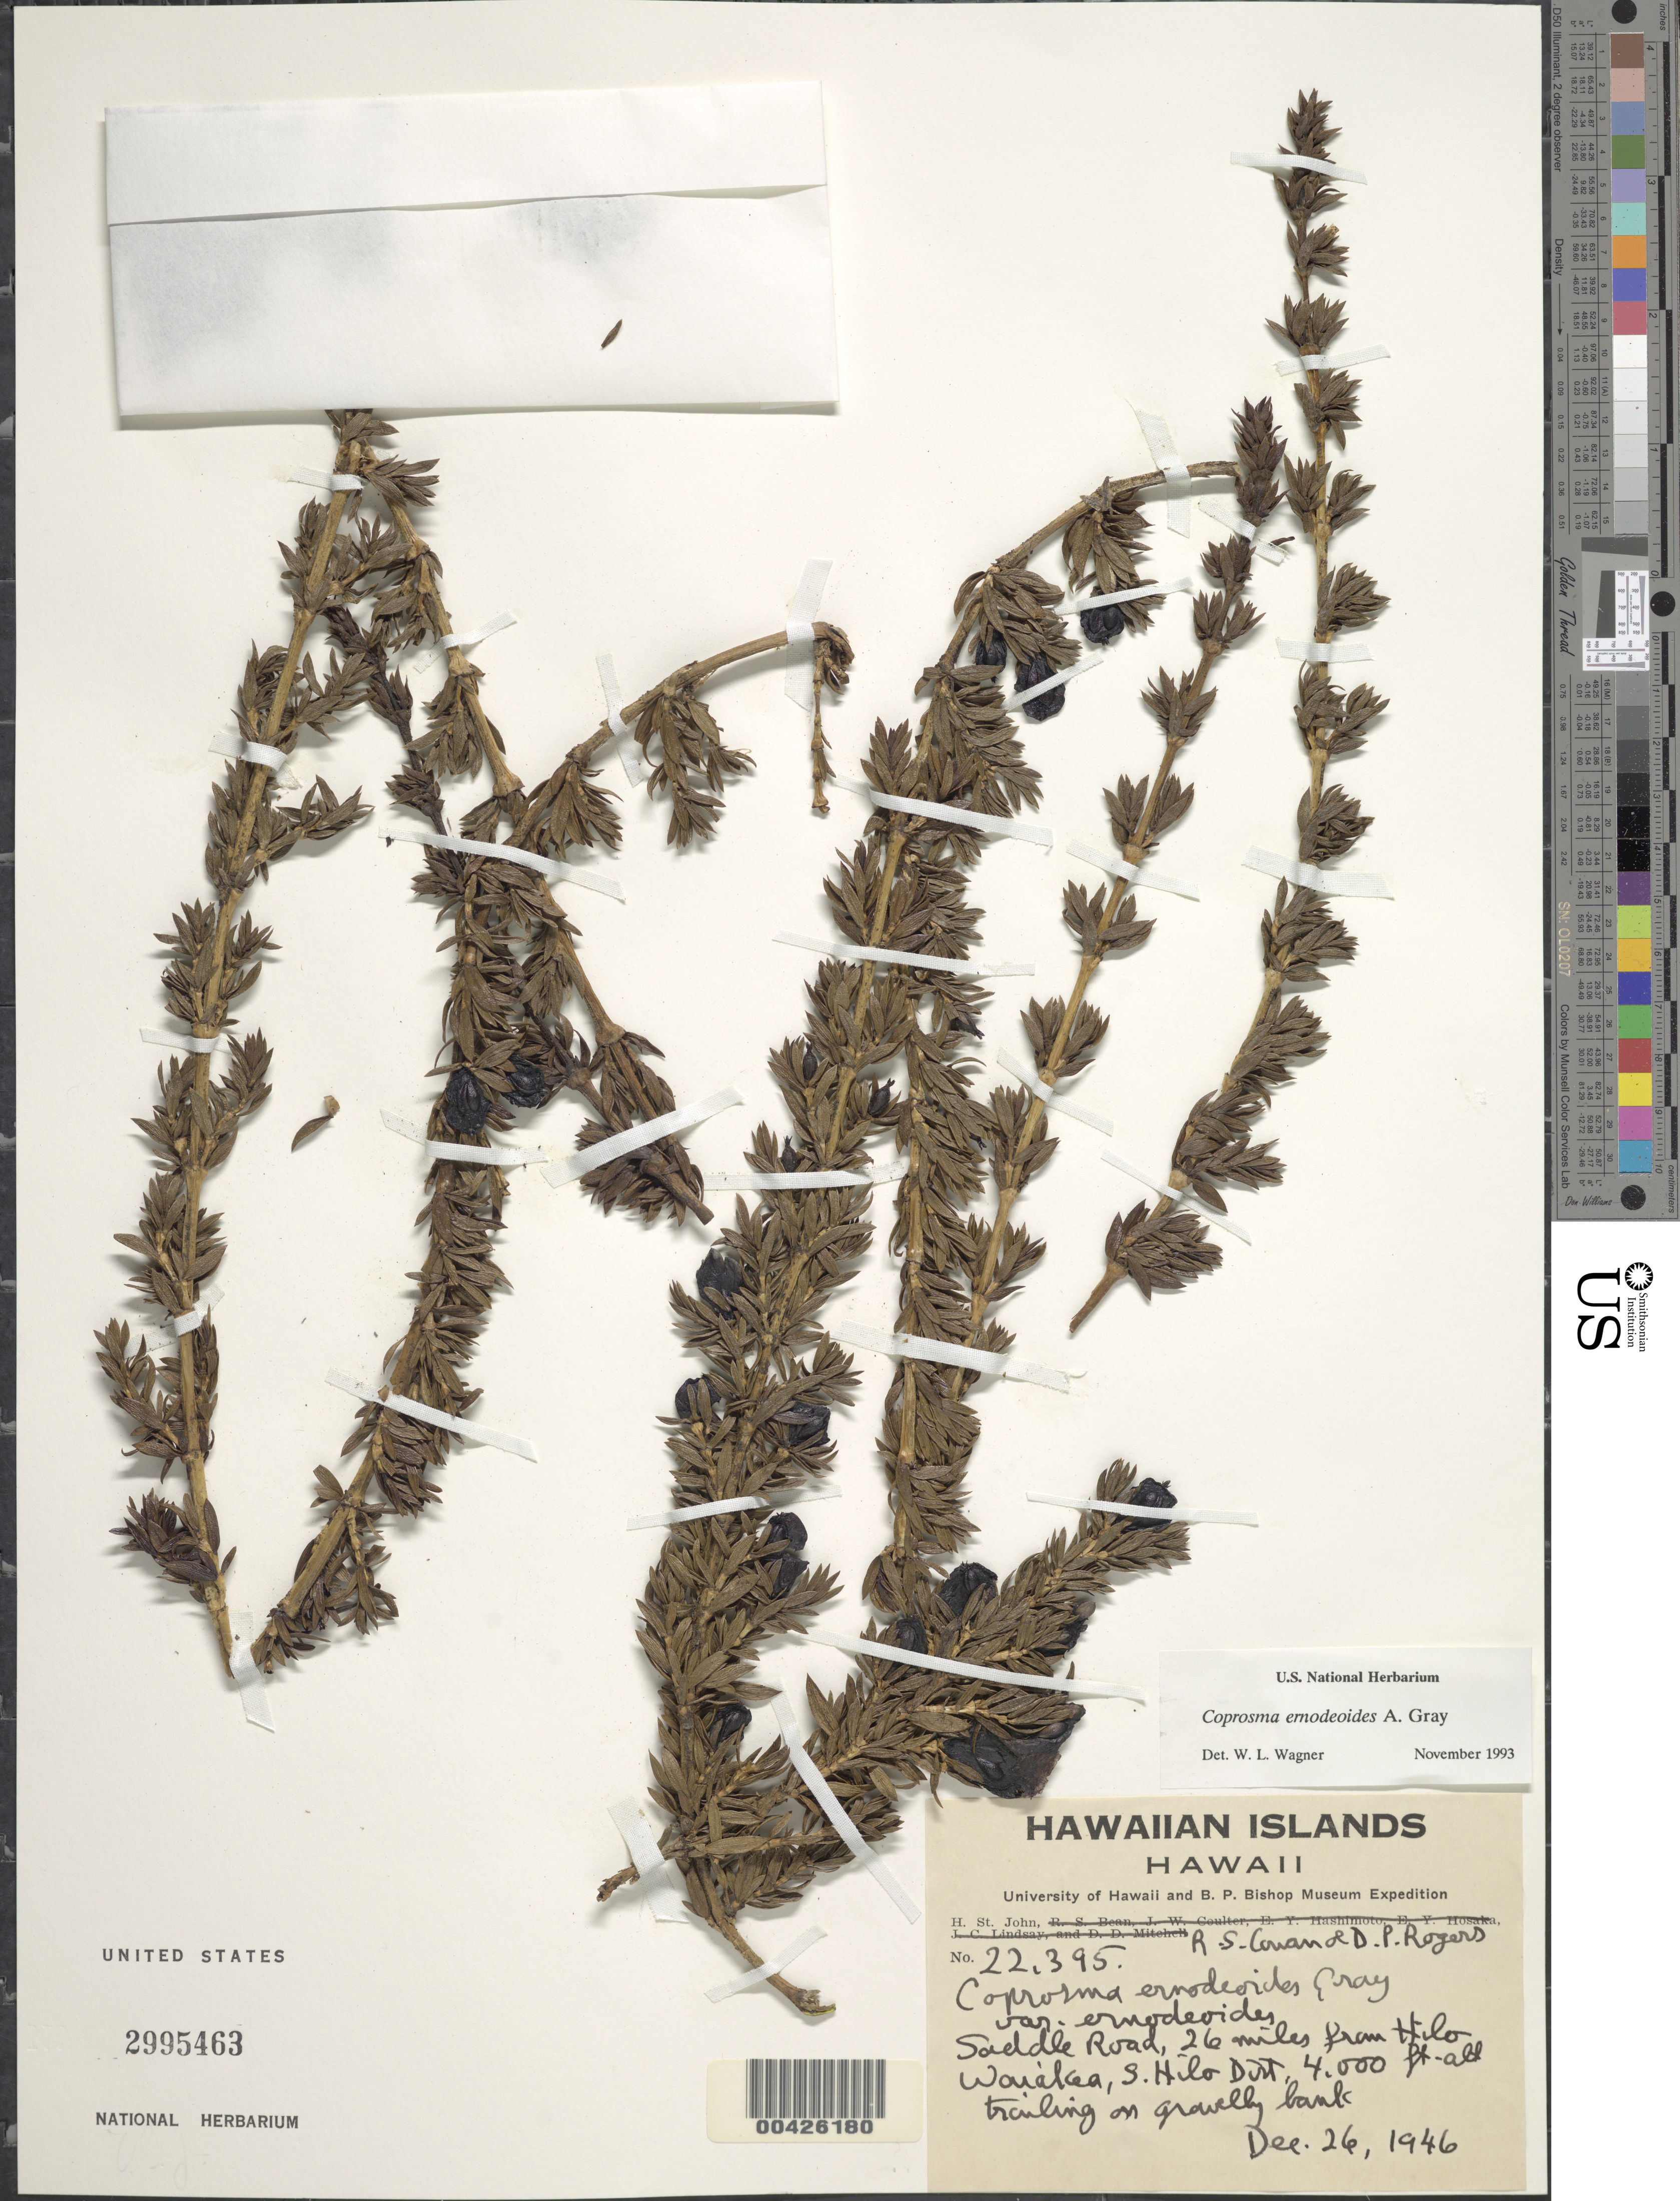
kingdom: Plantae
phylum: Tracheophyta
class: Magnoliopsida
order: Gentianales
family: Rubiaceae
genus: Coprosma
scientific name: Coprosma ernodeoides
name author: A. Gray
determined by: Wagner, W. L., (BOT), Smithsonian Institution - National Museum of Natural History (UNITED STATES)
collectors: H. St. John, R. Conan & D. Rogers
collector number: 22395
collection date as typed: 26 Dec 1946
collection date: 1946-12-26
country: United States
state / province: Hawaii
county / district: Hawaii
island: Hawaii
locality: Saddle Road, 26 mi from Hilo, Waiakea, S Hilo District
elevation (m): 1219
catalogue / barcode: US 2995463